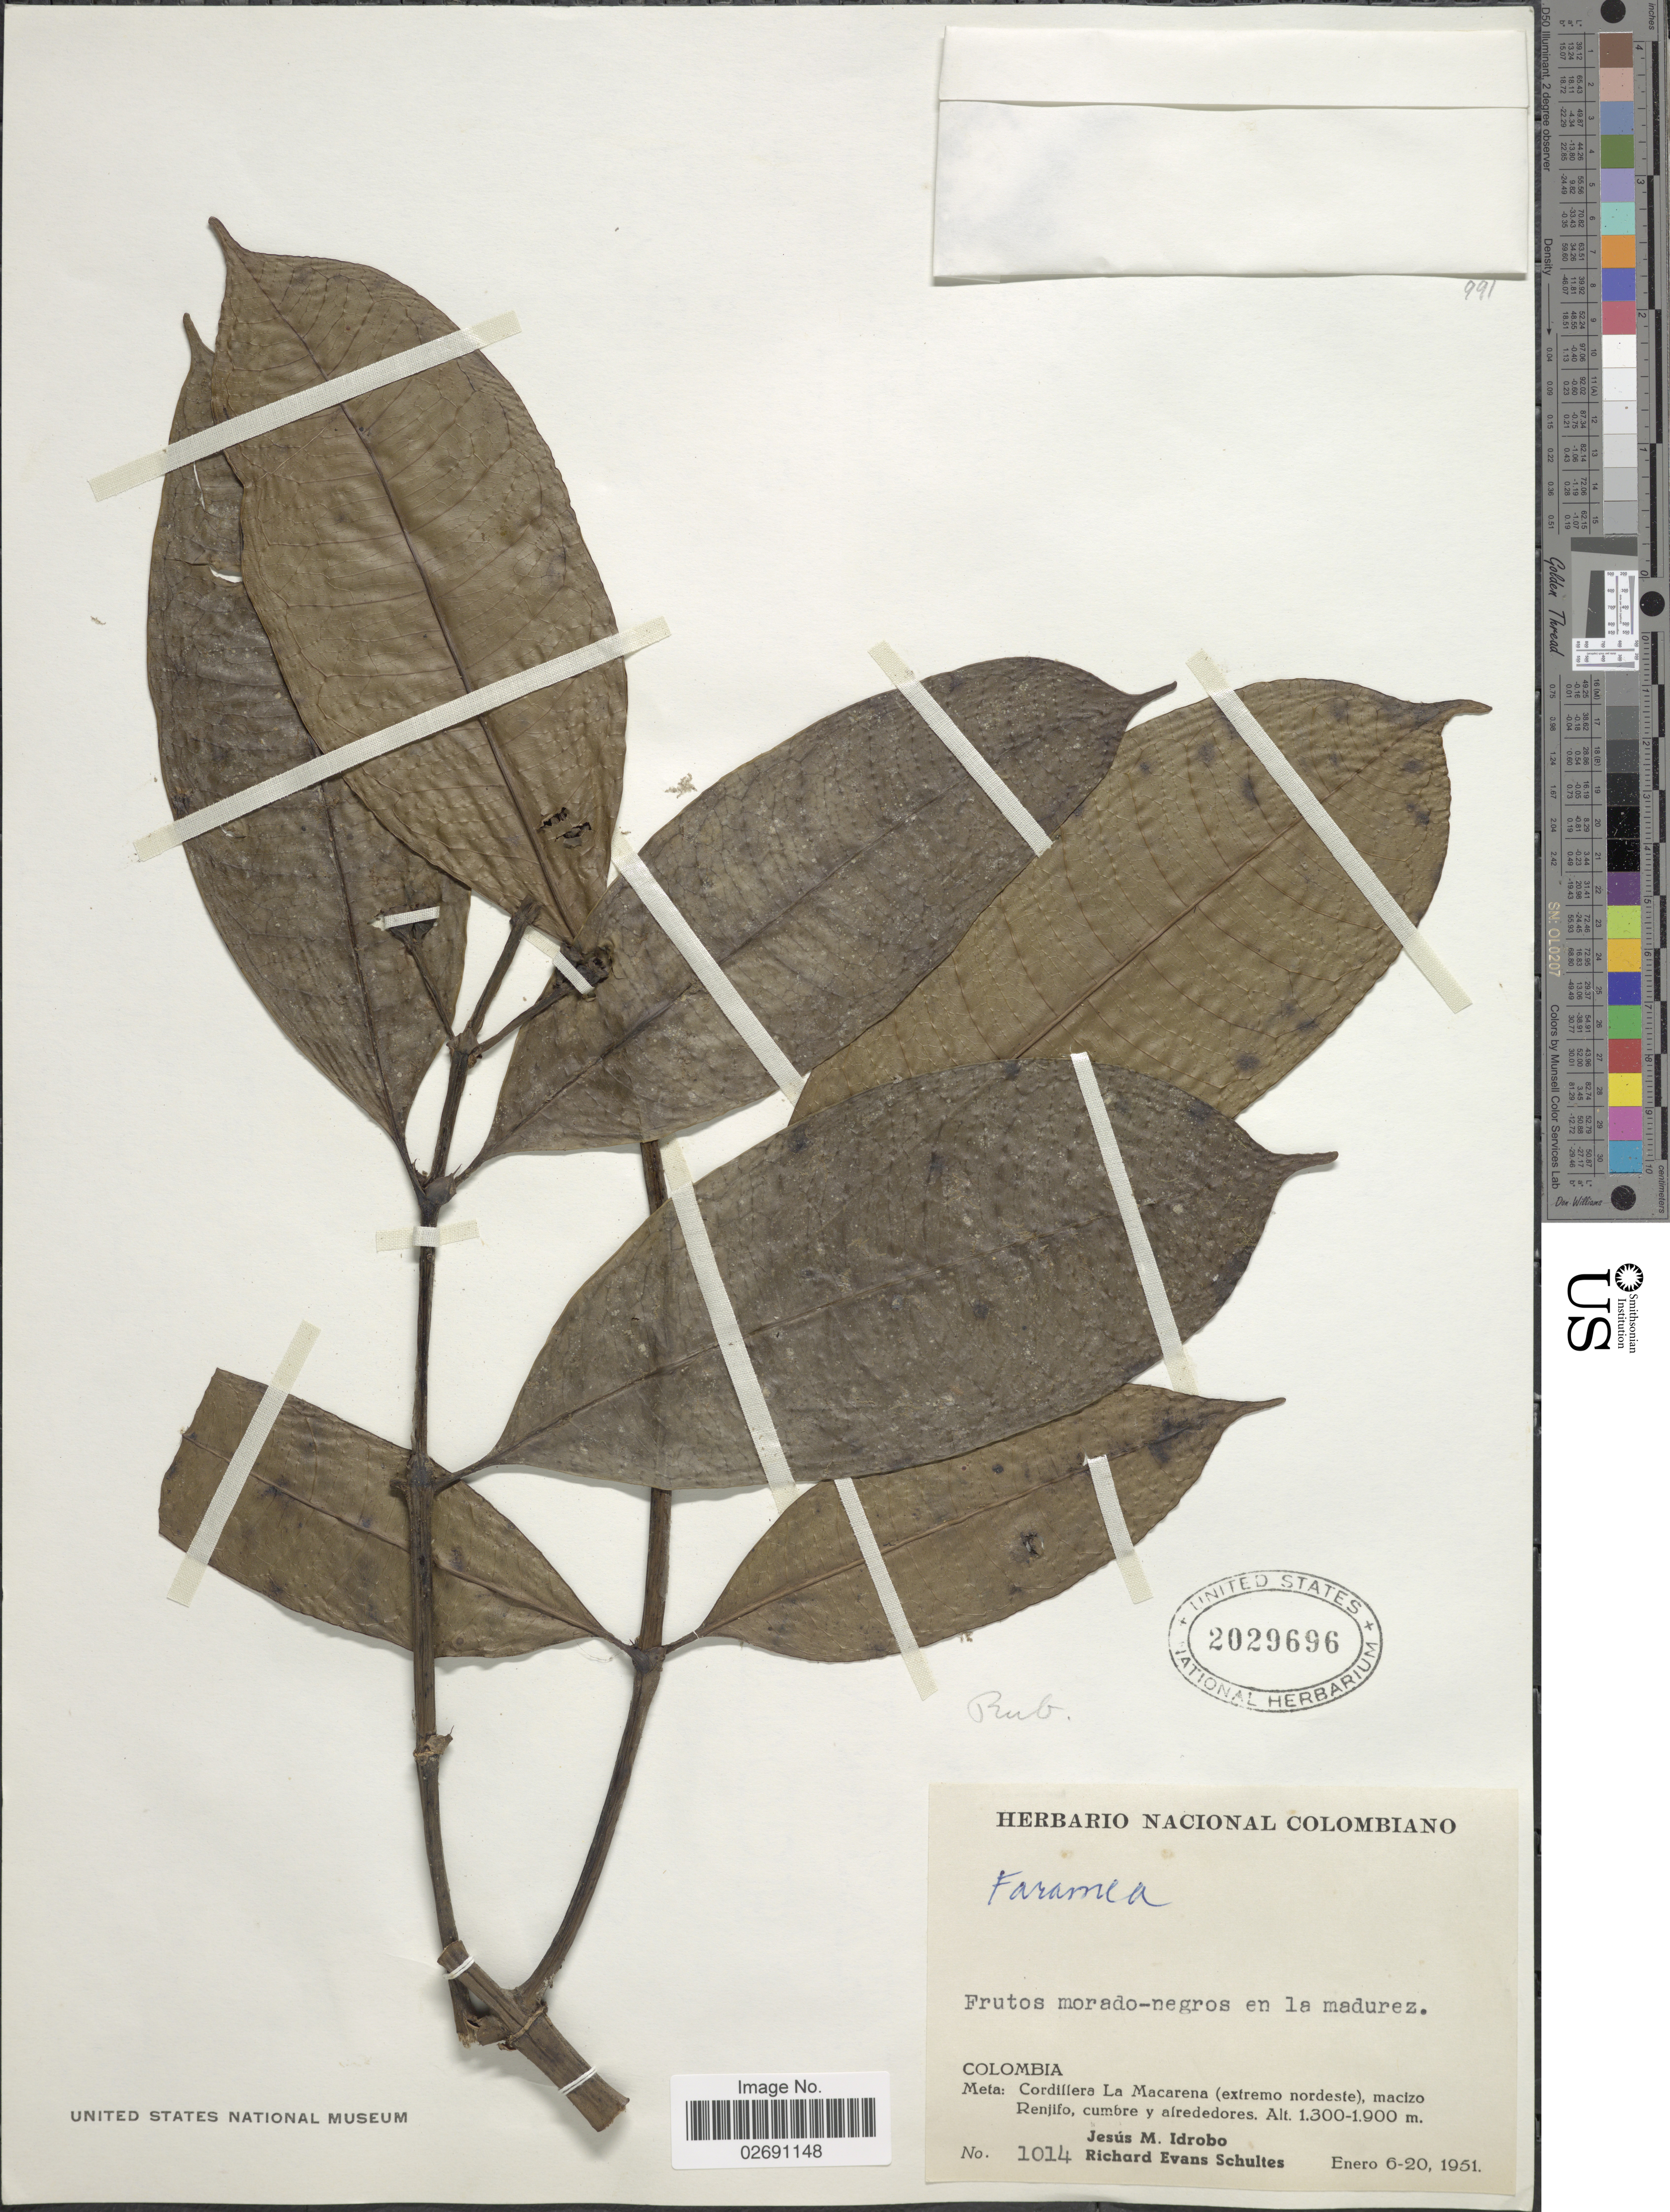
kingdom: Plantae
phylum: Tracheophyta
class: Magnoliopsida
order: Gentianales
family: Rubiaceae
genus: Faramea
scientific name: Faramea sp.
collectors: J. M. Idrobo & R. E. Schultes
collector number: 1014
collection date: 1951-01-06/1951-01-20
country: Colombia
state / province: Meta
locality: Cordillera La Macarena (extremo nordeste), macizo Renjifo, cumbre y alrededores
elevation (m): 1300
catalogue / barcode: US 2029696